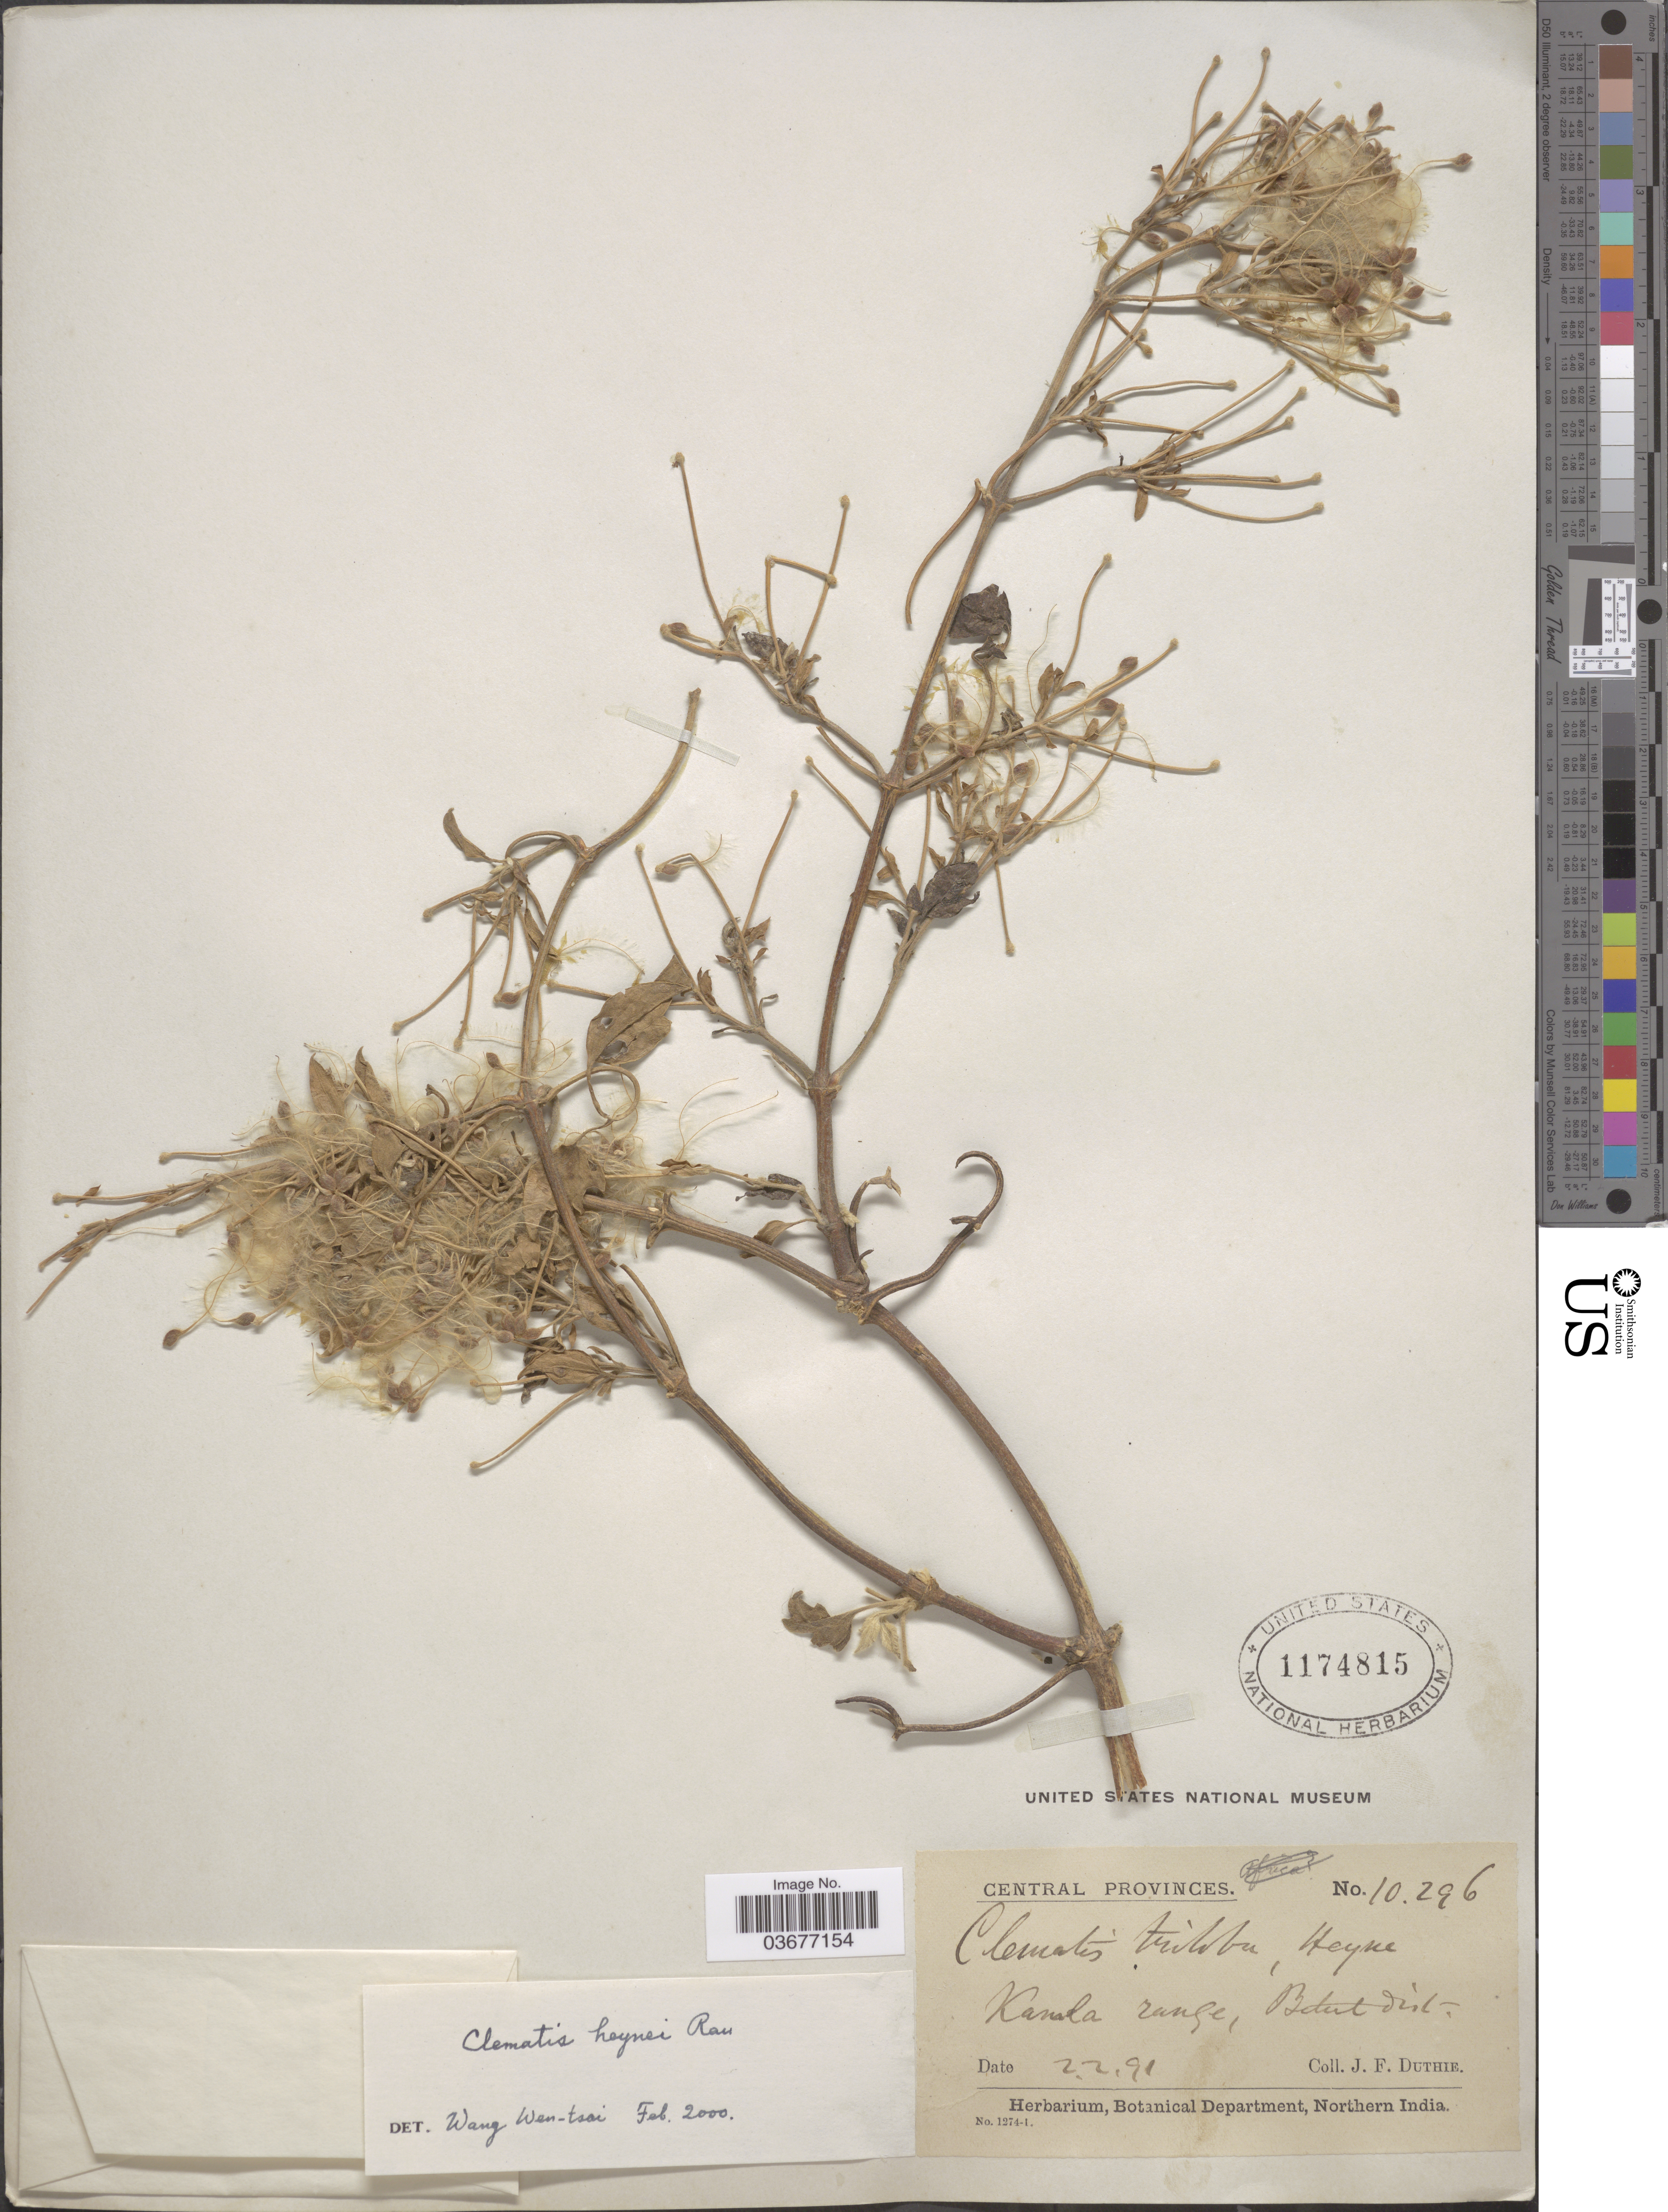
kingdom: Plantae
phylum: Tracheophyta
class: Magnoliopsida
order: Ranunculales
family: Ranunculaceae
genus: Clematis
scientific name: Clematis heynei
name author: M.A. Rau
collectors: J. F. Duthie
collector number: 10296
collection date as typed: Transcribed d/m/y: 2/2/91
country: India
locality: Central Provinces. Kaula range, Betul dist. [interpreted].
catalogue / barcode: US 1174815